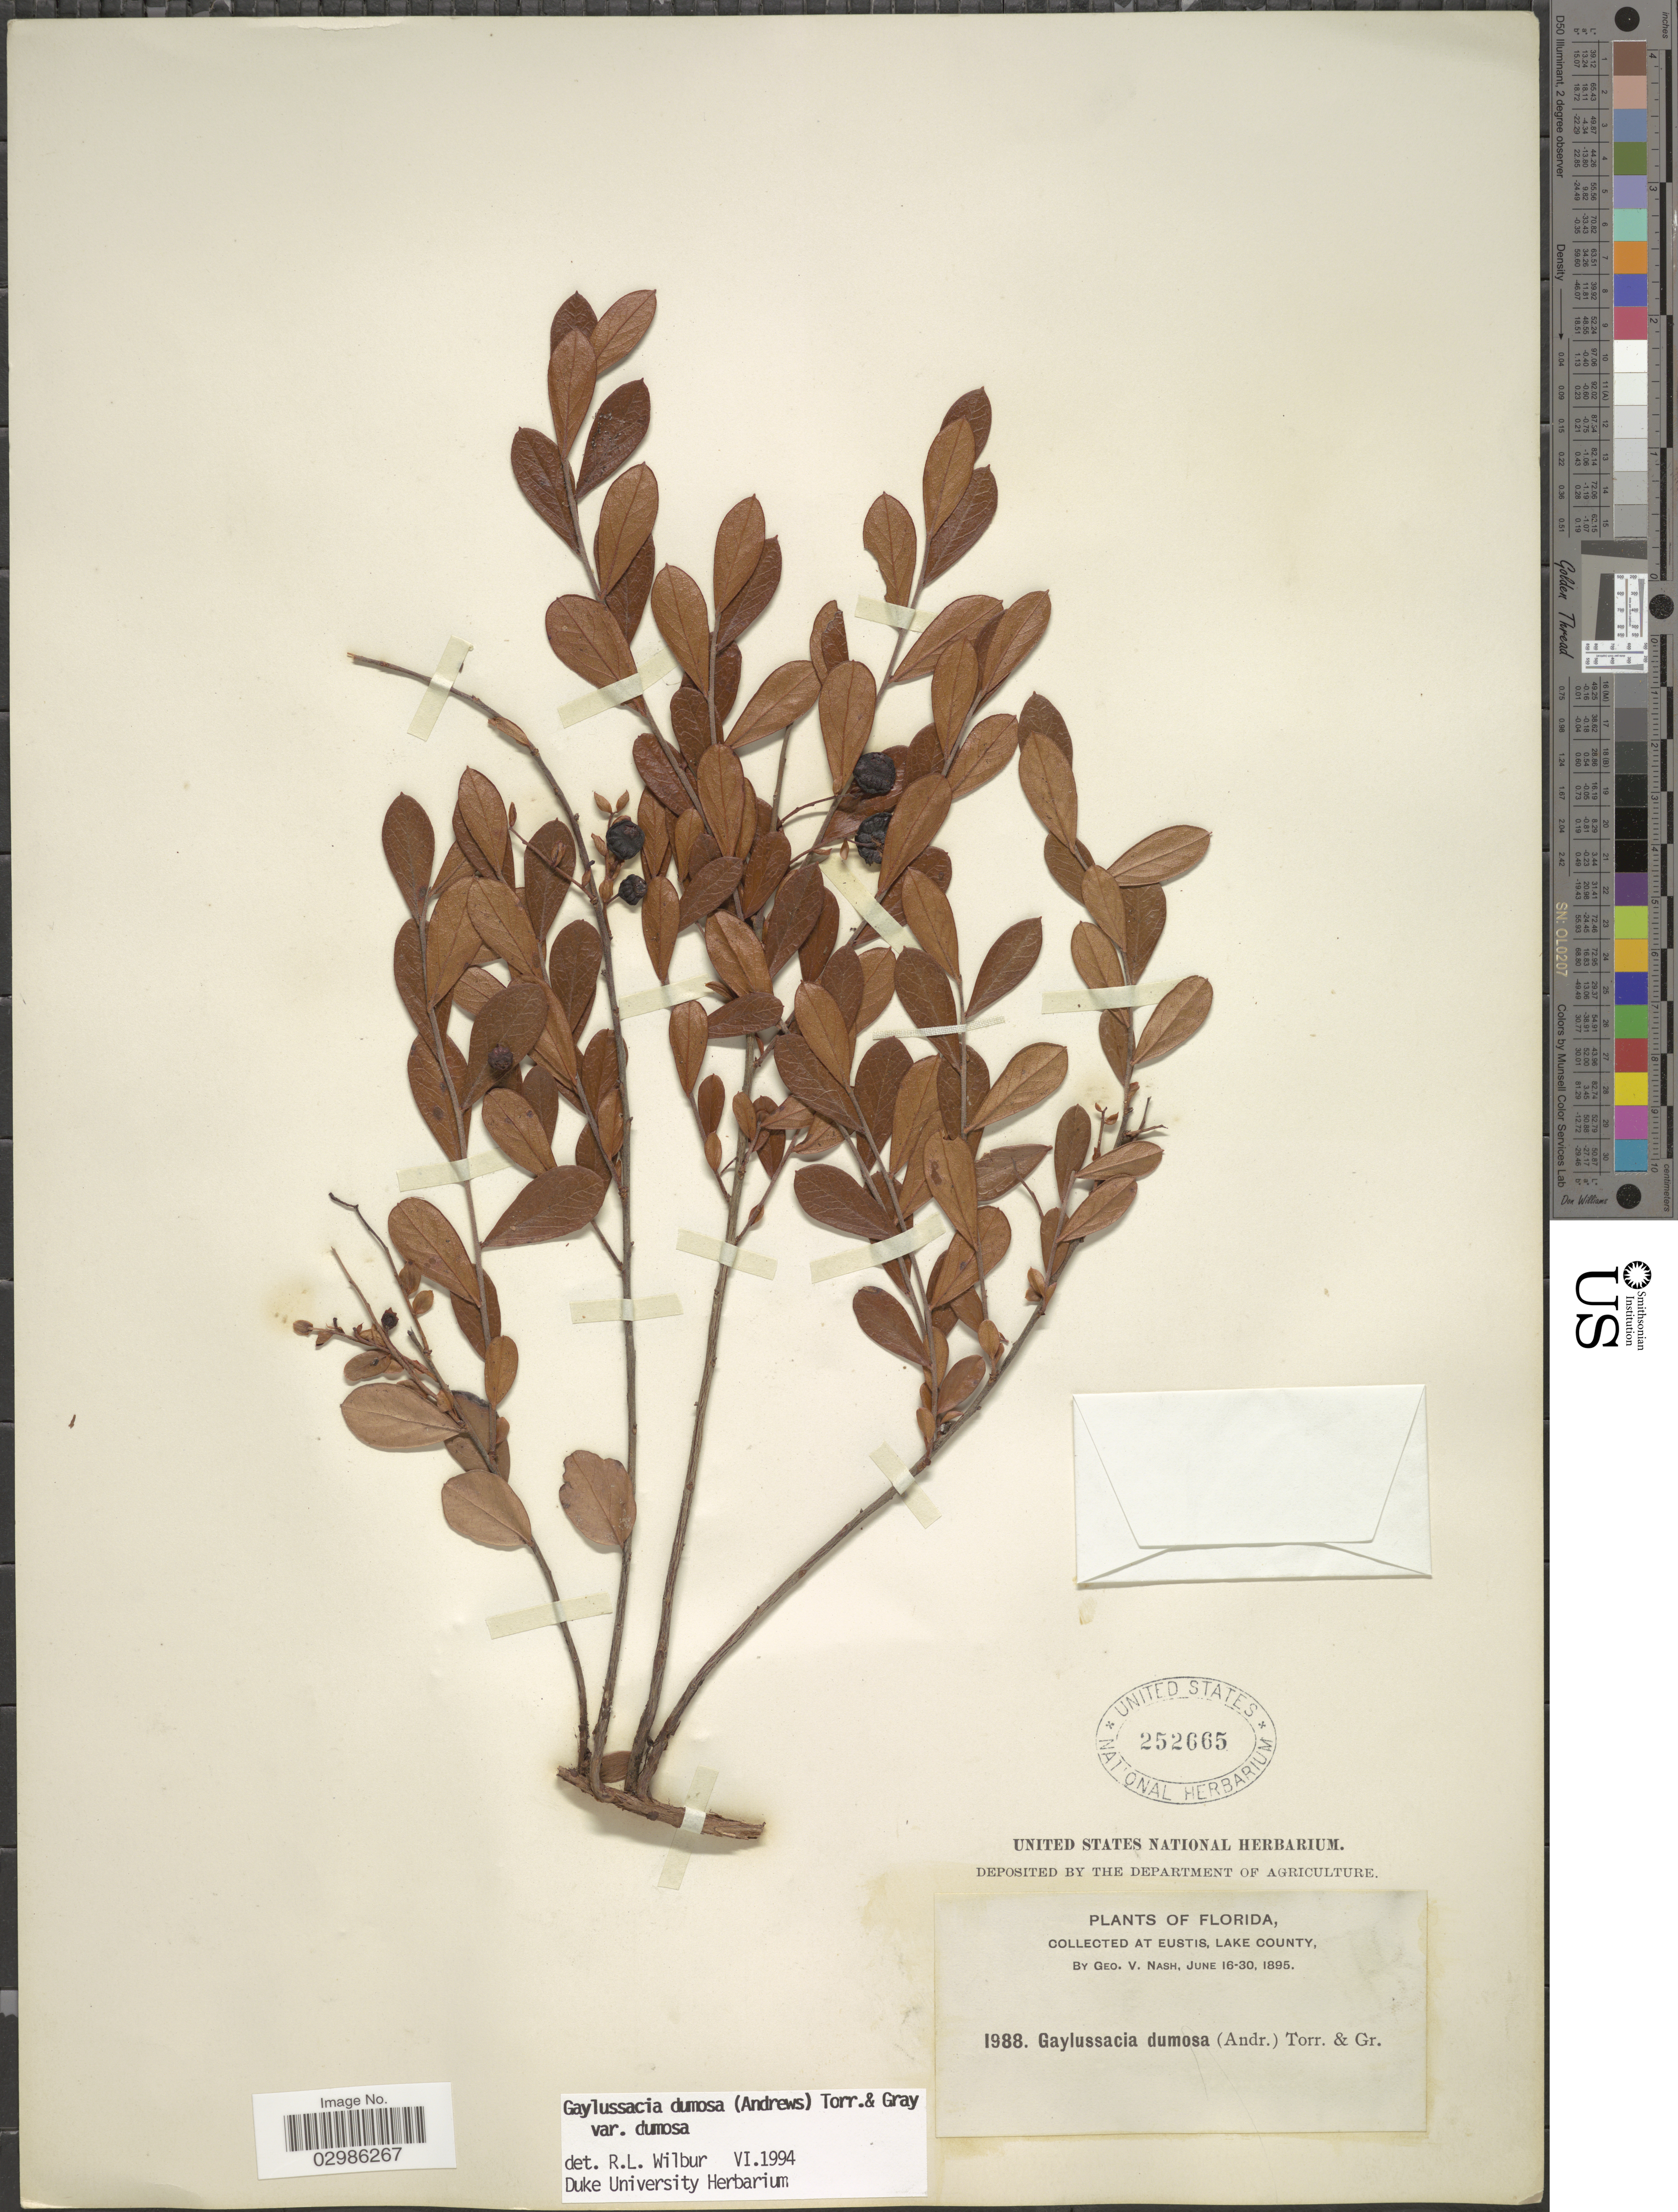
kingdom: Plantae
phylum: Tracheophyta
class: Magnoliopsida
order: Ericales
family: Ericaceae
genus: Gaylussacia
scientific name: Gaylussacia dumosa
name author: (Andrews) Torr. & A. Gray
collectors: G. V. Nash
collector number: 1988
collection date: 1895-06-16/1895-06-30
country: United States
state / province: Florida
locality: At Eustis, Lake County.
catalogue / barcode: US 252665